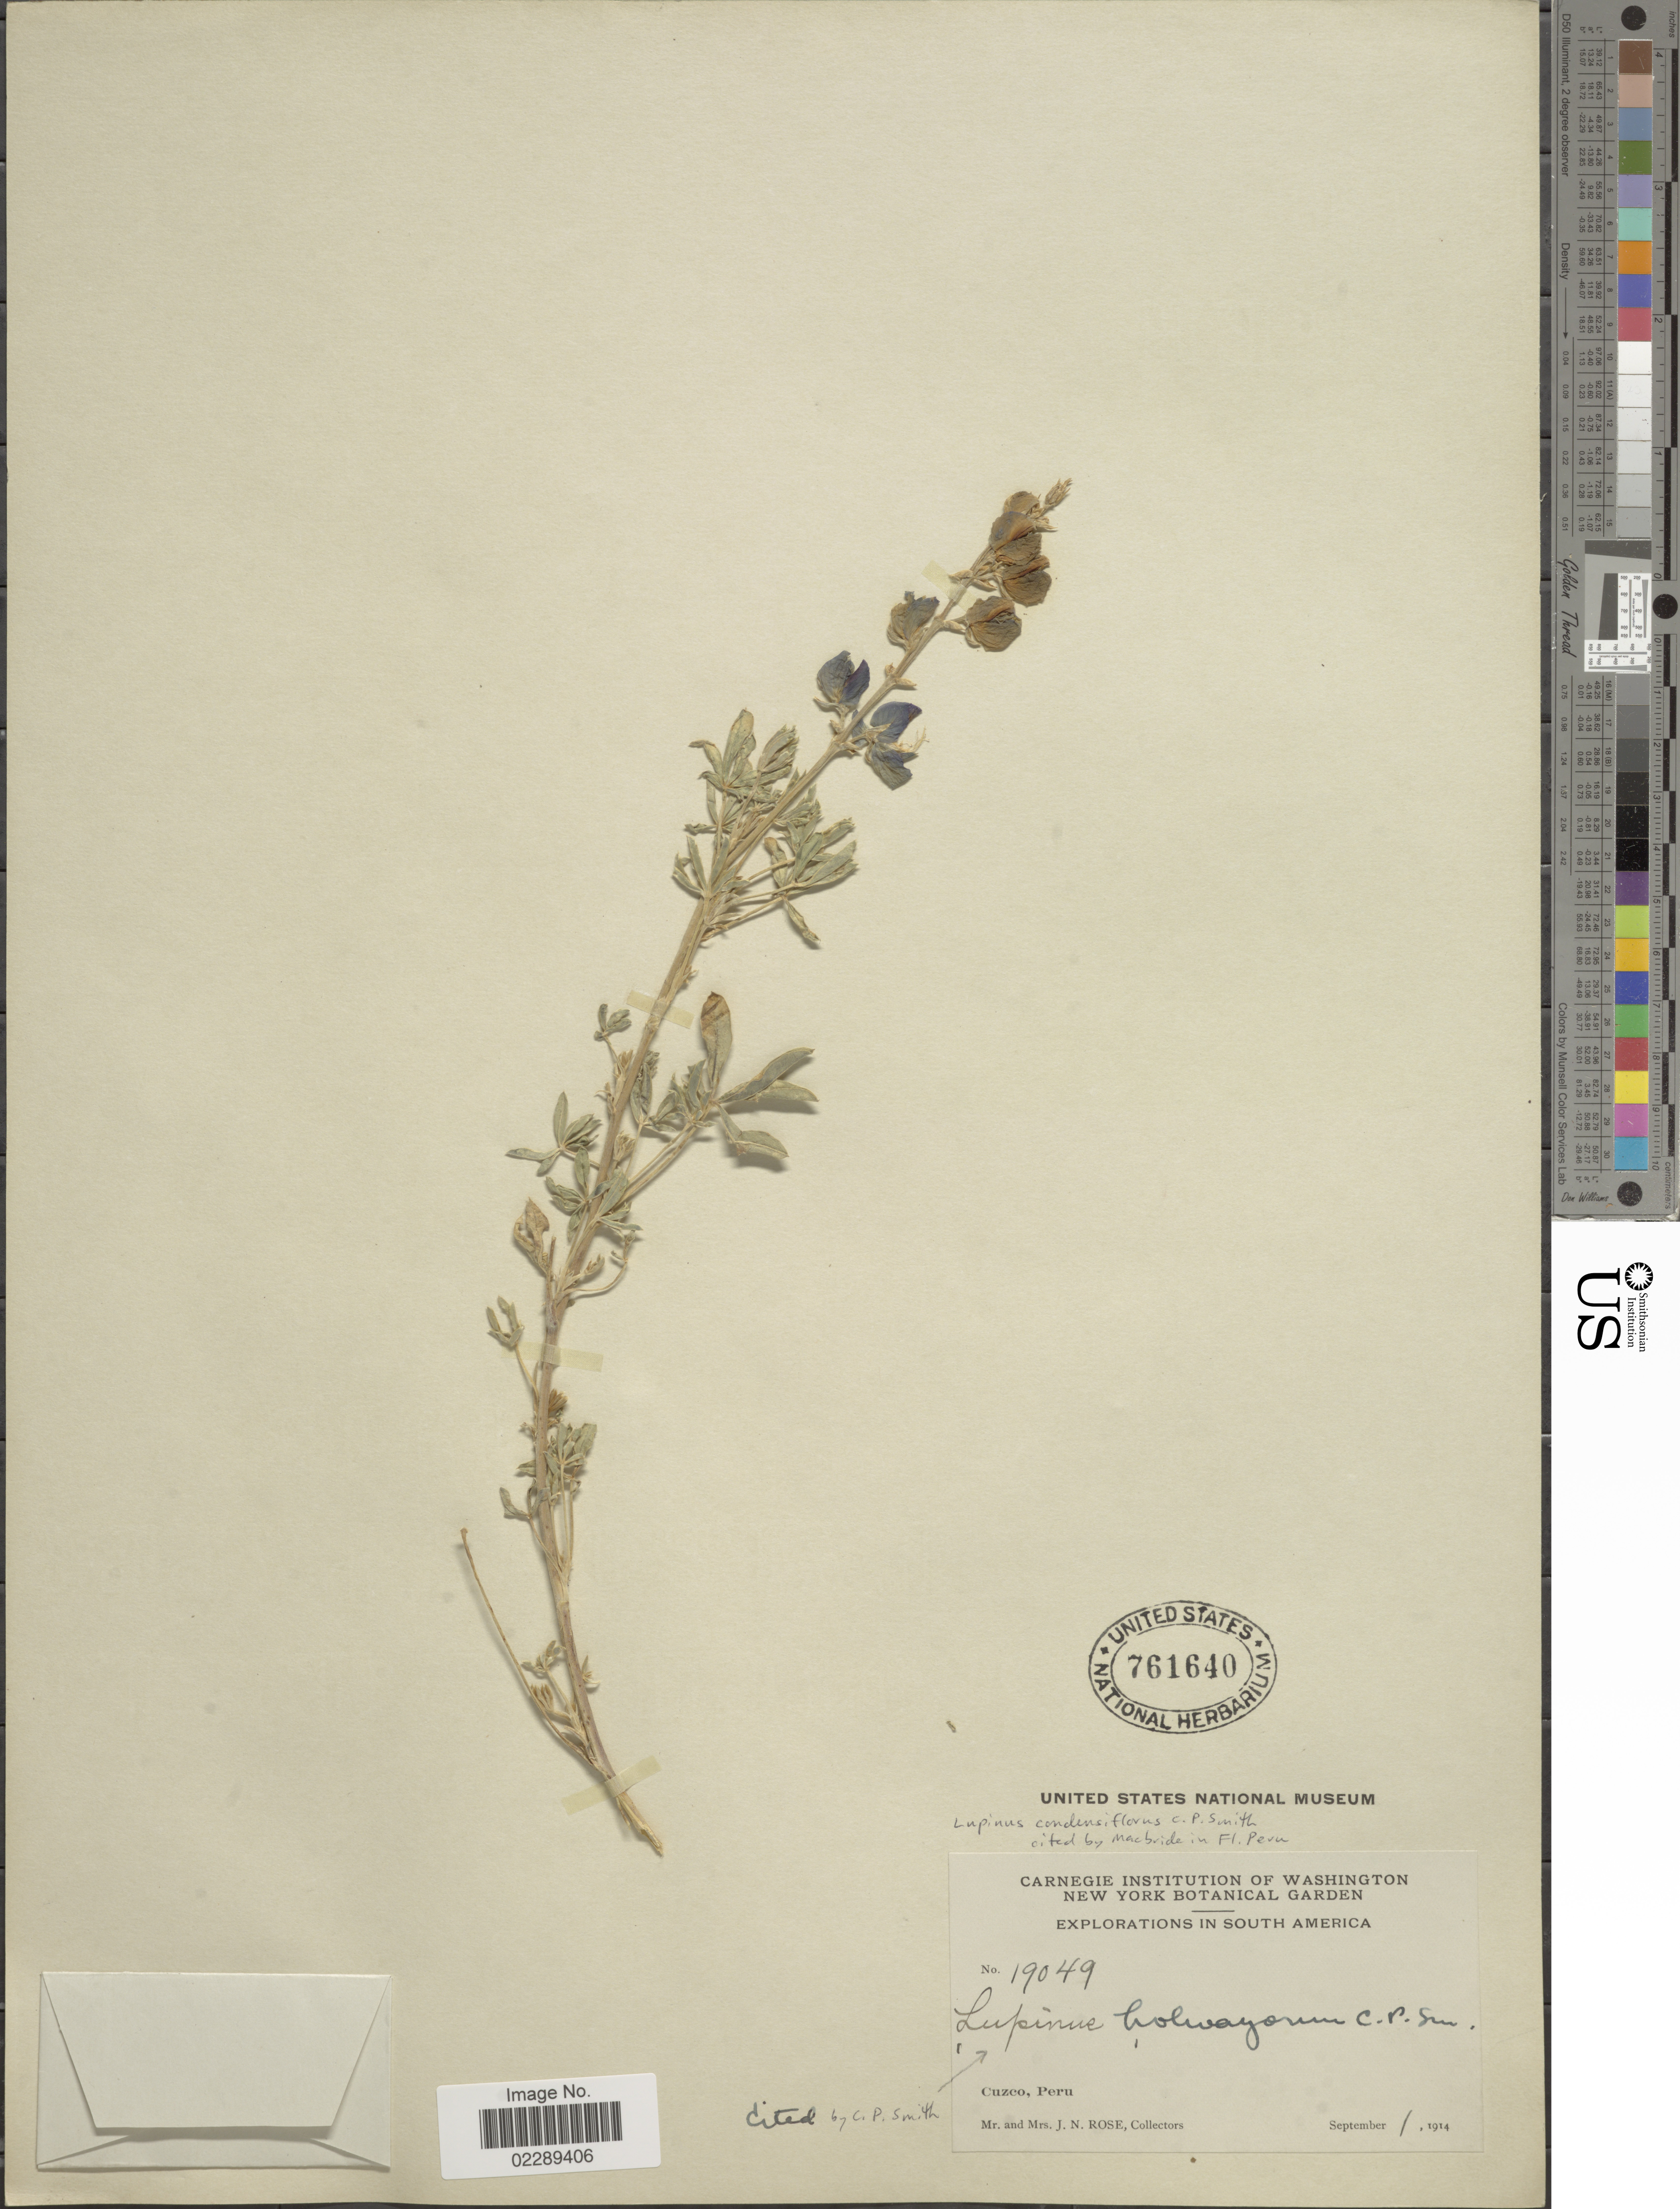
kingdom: Plantae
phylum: Tracheophyta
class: Magnoliopsida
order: Fabales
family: Fabaceae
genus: Lupinus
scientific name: Lupinus condensiflorus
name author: C.P. Sm.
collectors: J. N. Rose & L. B. Rose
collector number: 19049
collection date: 1914-09-01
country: Peru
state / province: Cusco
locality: Cuzco, Peru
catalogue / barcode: US 761640